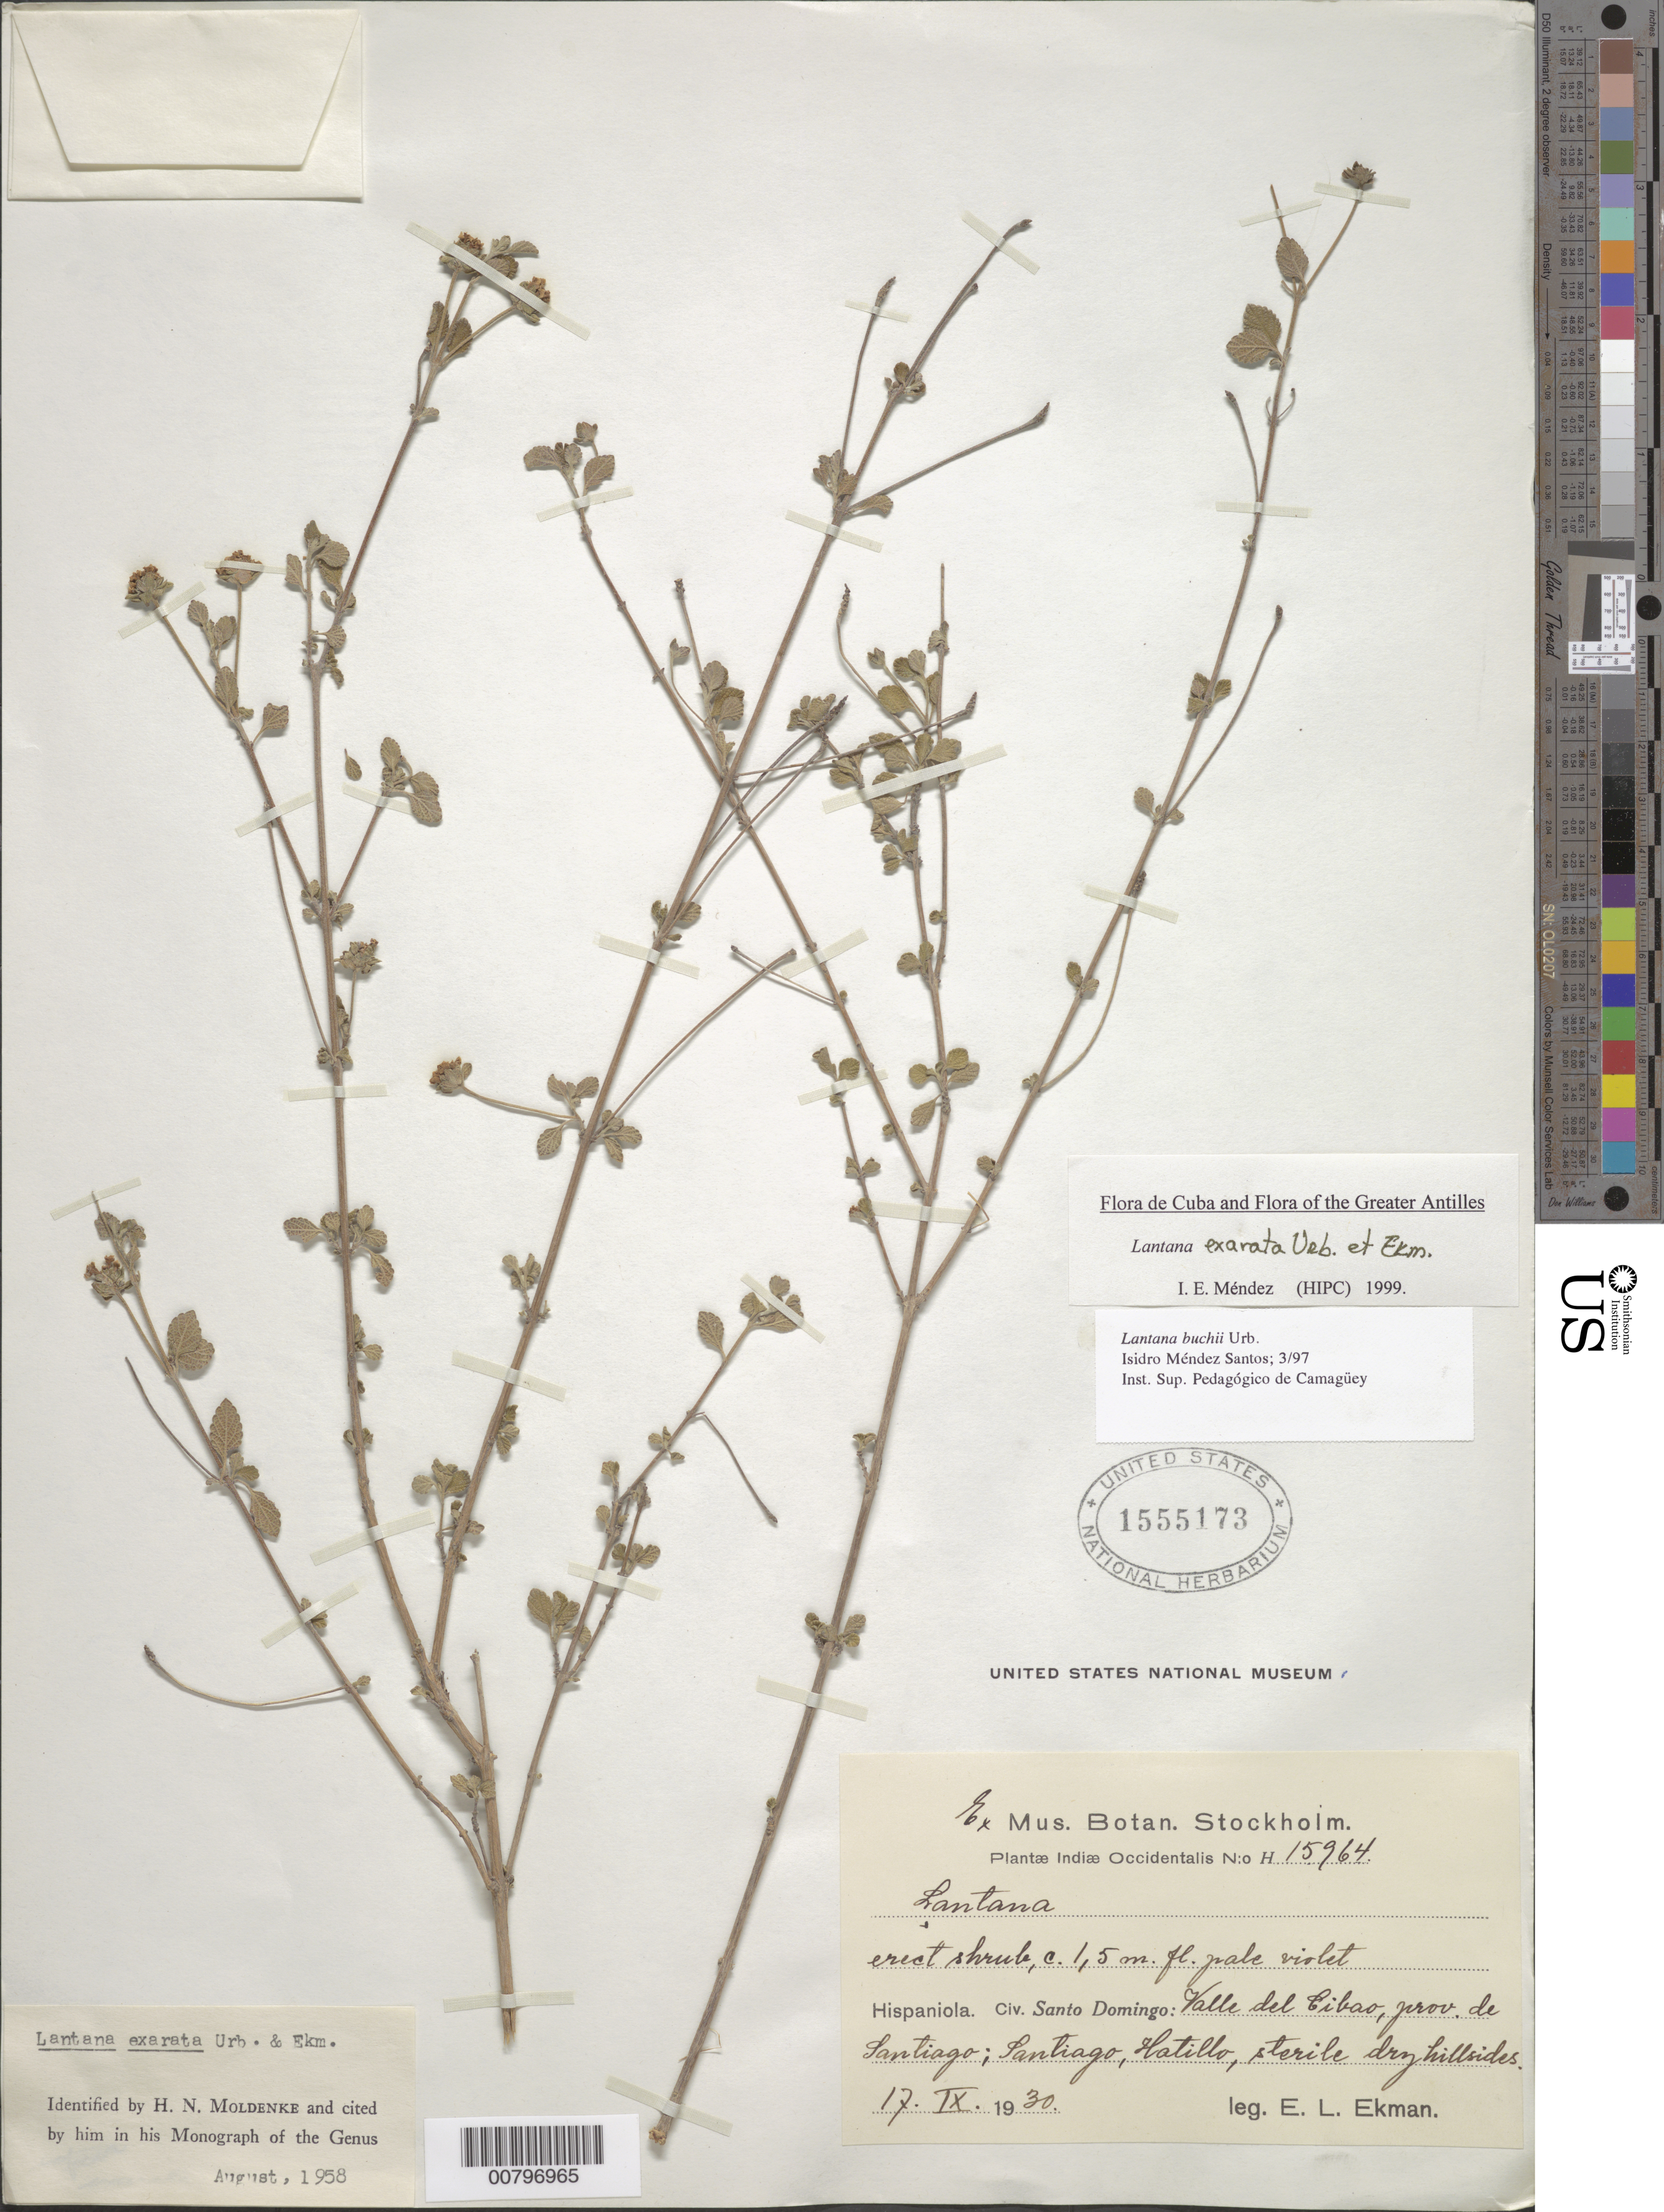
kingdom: Plantae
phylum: Tracheophyta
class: Magnoliopsida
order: Lamiales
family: Verbenaceae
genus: Lantana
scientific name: Lantana exarata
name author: Urb. & Ekman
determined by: Méndez, Isidro E., (HIPC)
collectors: E. L. Ekman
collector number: H 15964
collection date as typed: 17 Sep 1930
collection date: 1930-09-17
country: Dominican Republic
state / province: Santiago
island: Hispaniola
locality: Valle del Cibao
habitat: Sterile dry hillsides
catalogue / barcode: US 1555173